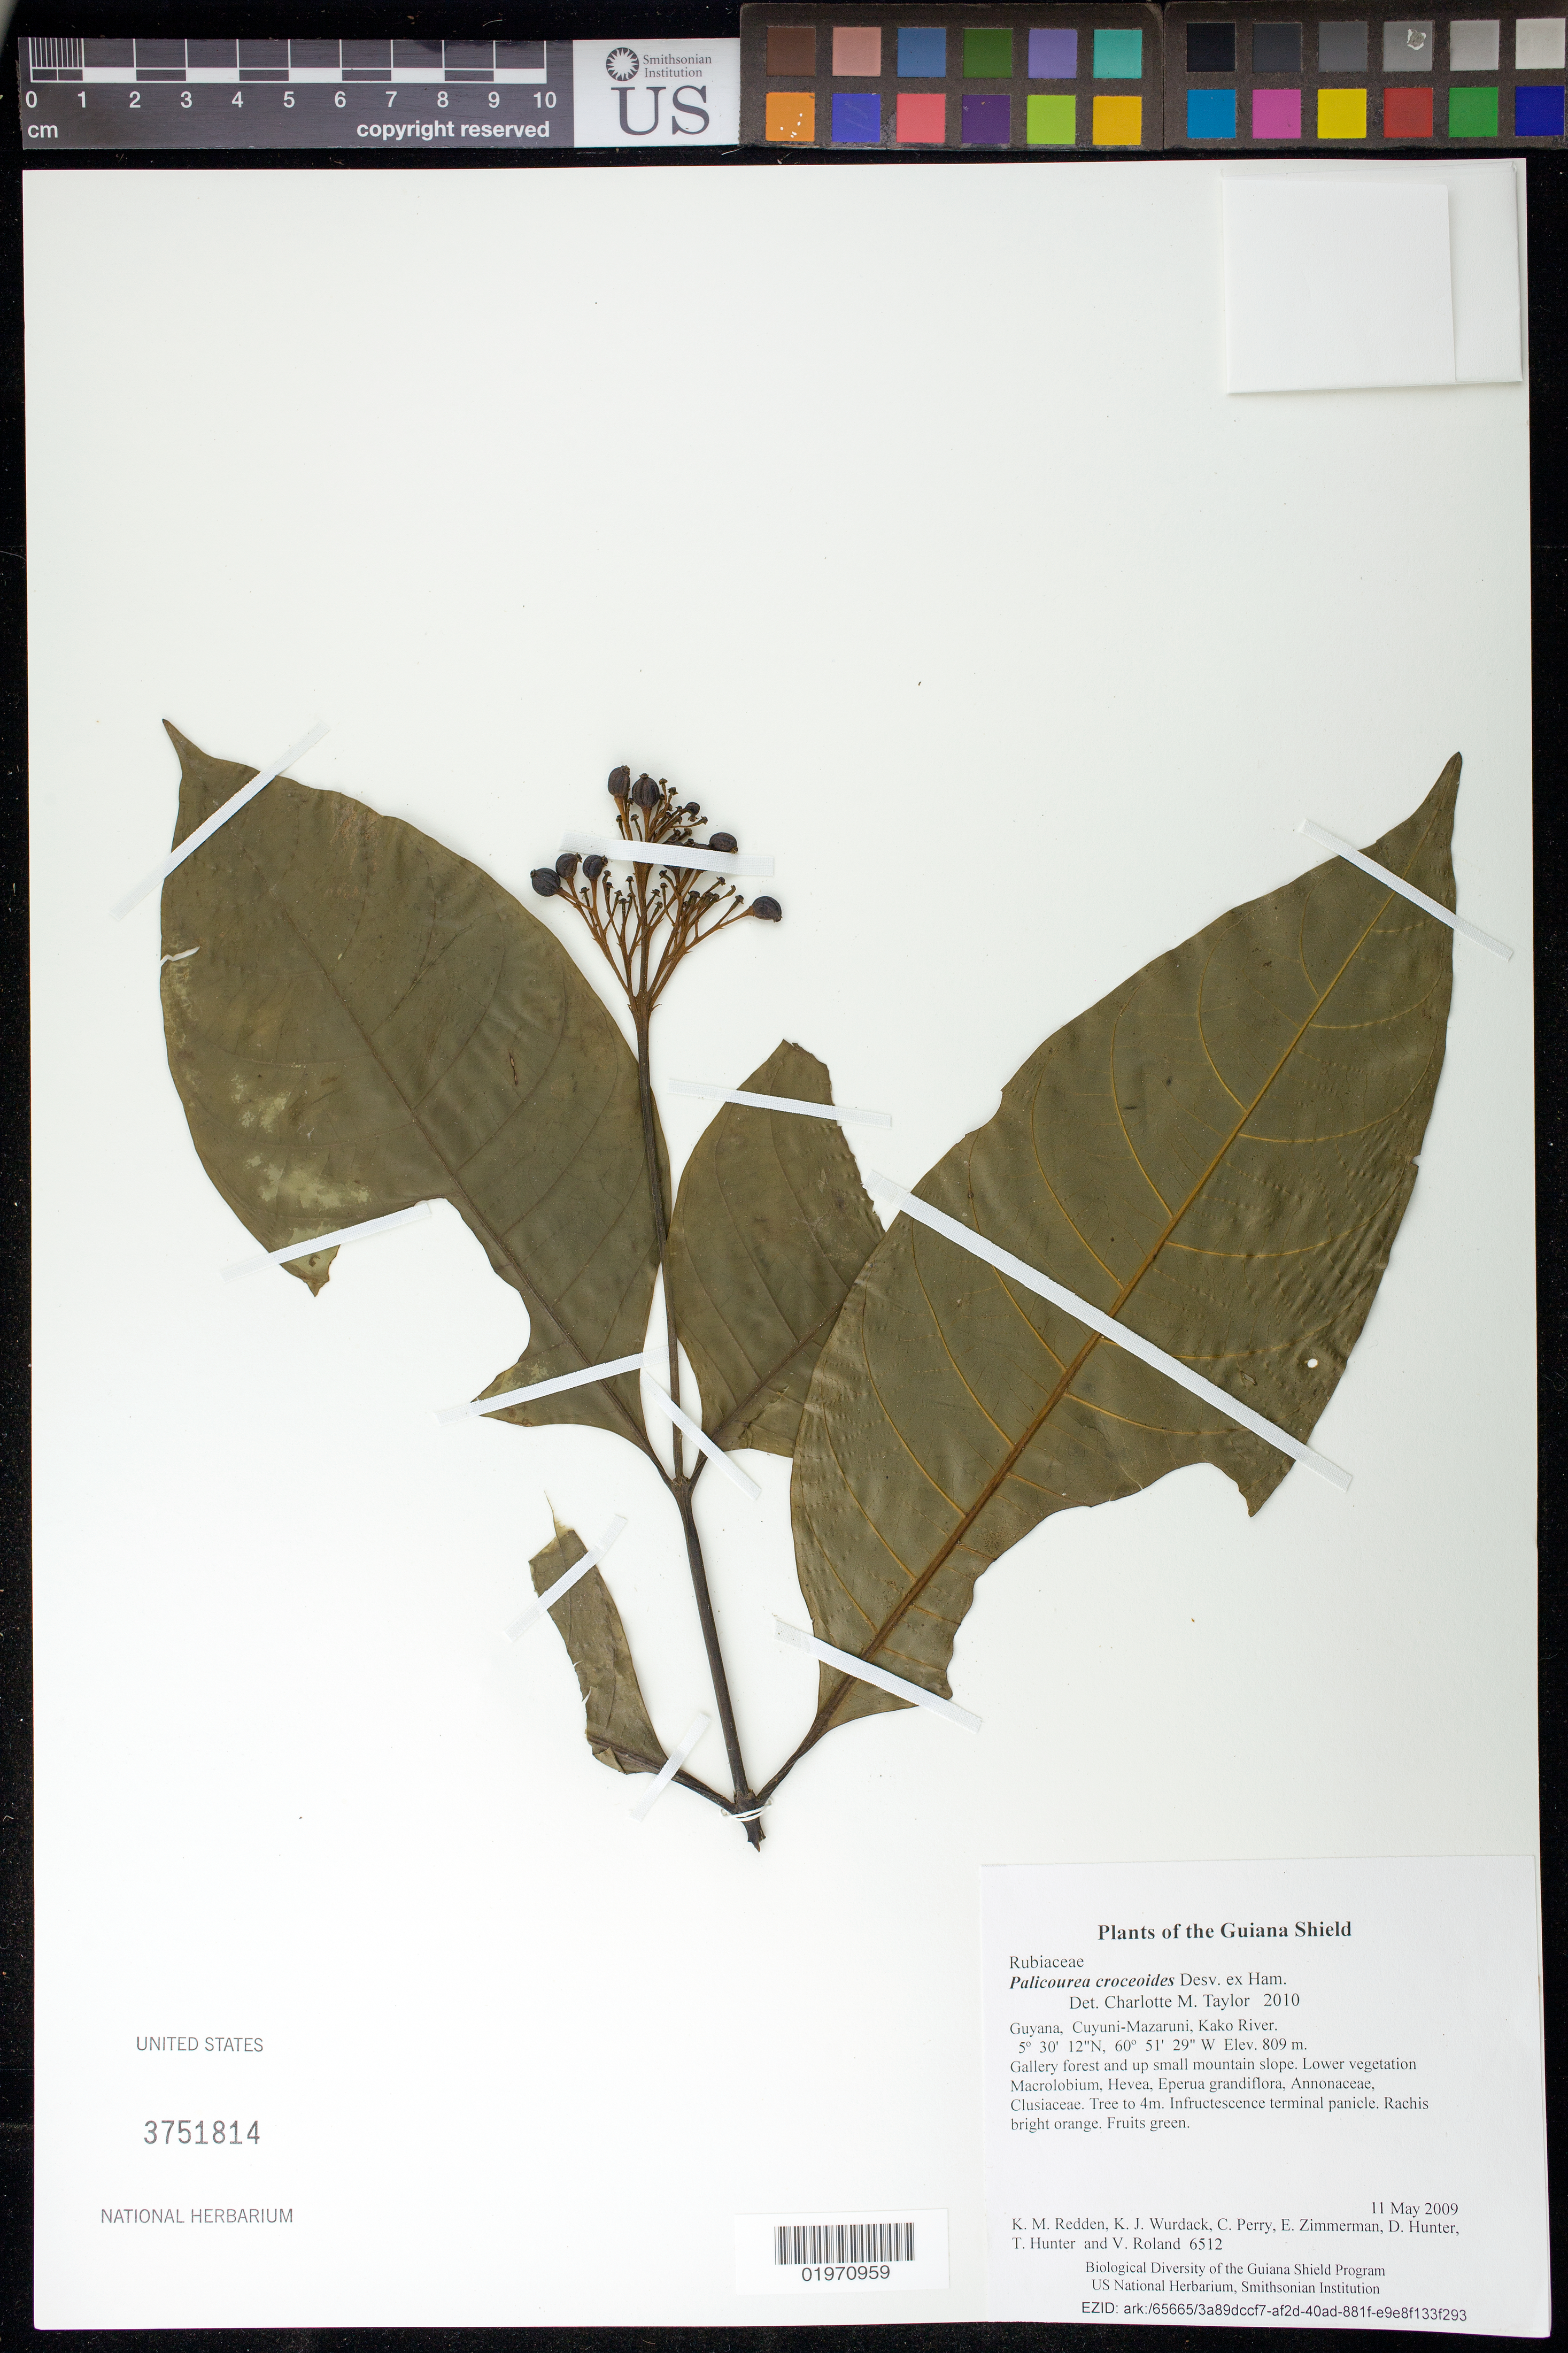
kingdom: Plantae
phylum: Tracheophyta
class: Magnoliopsida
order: Gentianales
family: Rubiaceae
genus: Palicourea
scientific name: Palicourea croceoides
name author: Desv. ex Ham.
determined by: Taylor, Charlotte M.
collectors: K. M. Redden, K. Wurdack, C. Perry, E. Zimmerman, D. Hunter, T. Hunter & V. Roland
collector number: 6512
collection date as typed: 11 May 2009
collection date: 2009-05-11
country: Guyana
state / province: Cuyuni-Mazaruni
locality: Kako River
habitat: Gallery forest and up small mountain slope. Lower vegetation Macrolobium, Hevea, Eperua grandiflora, Annonaceae, Clusiaceae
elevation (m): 809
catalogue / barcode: US 3751814